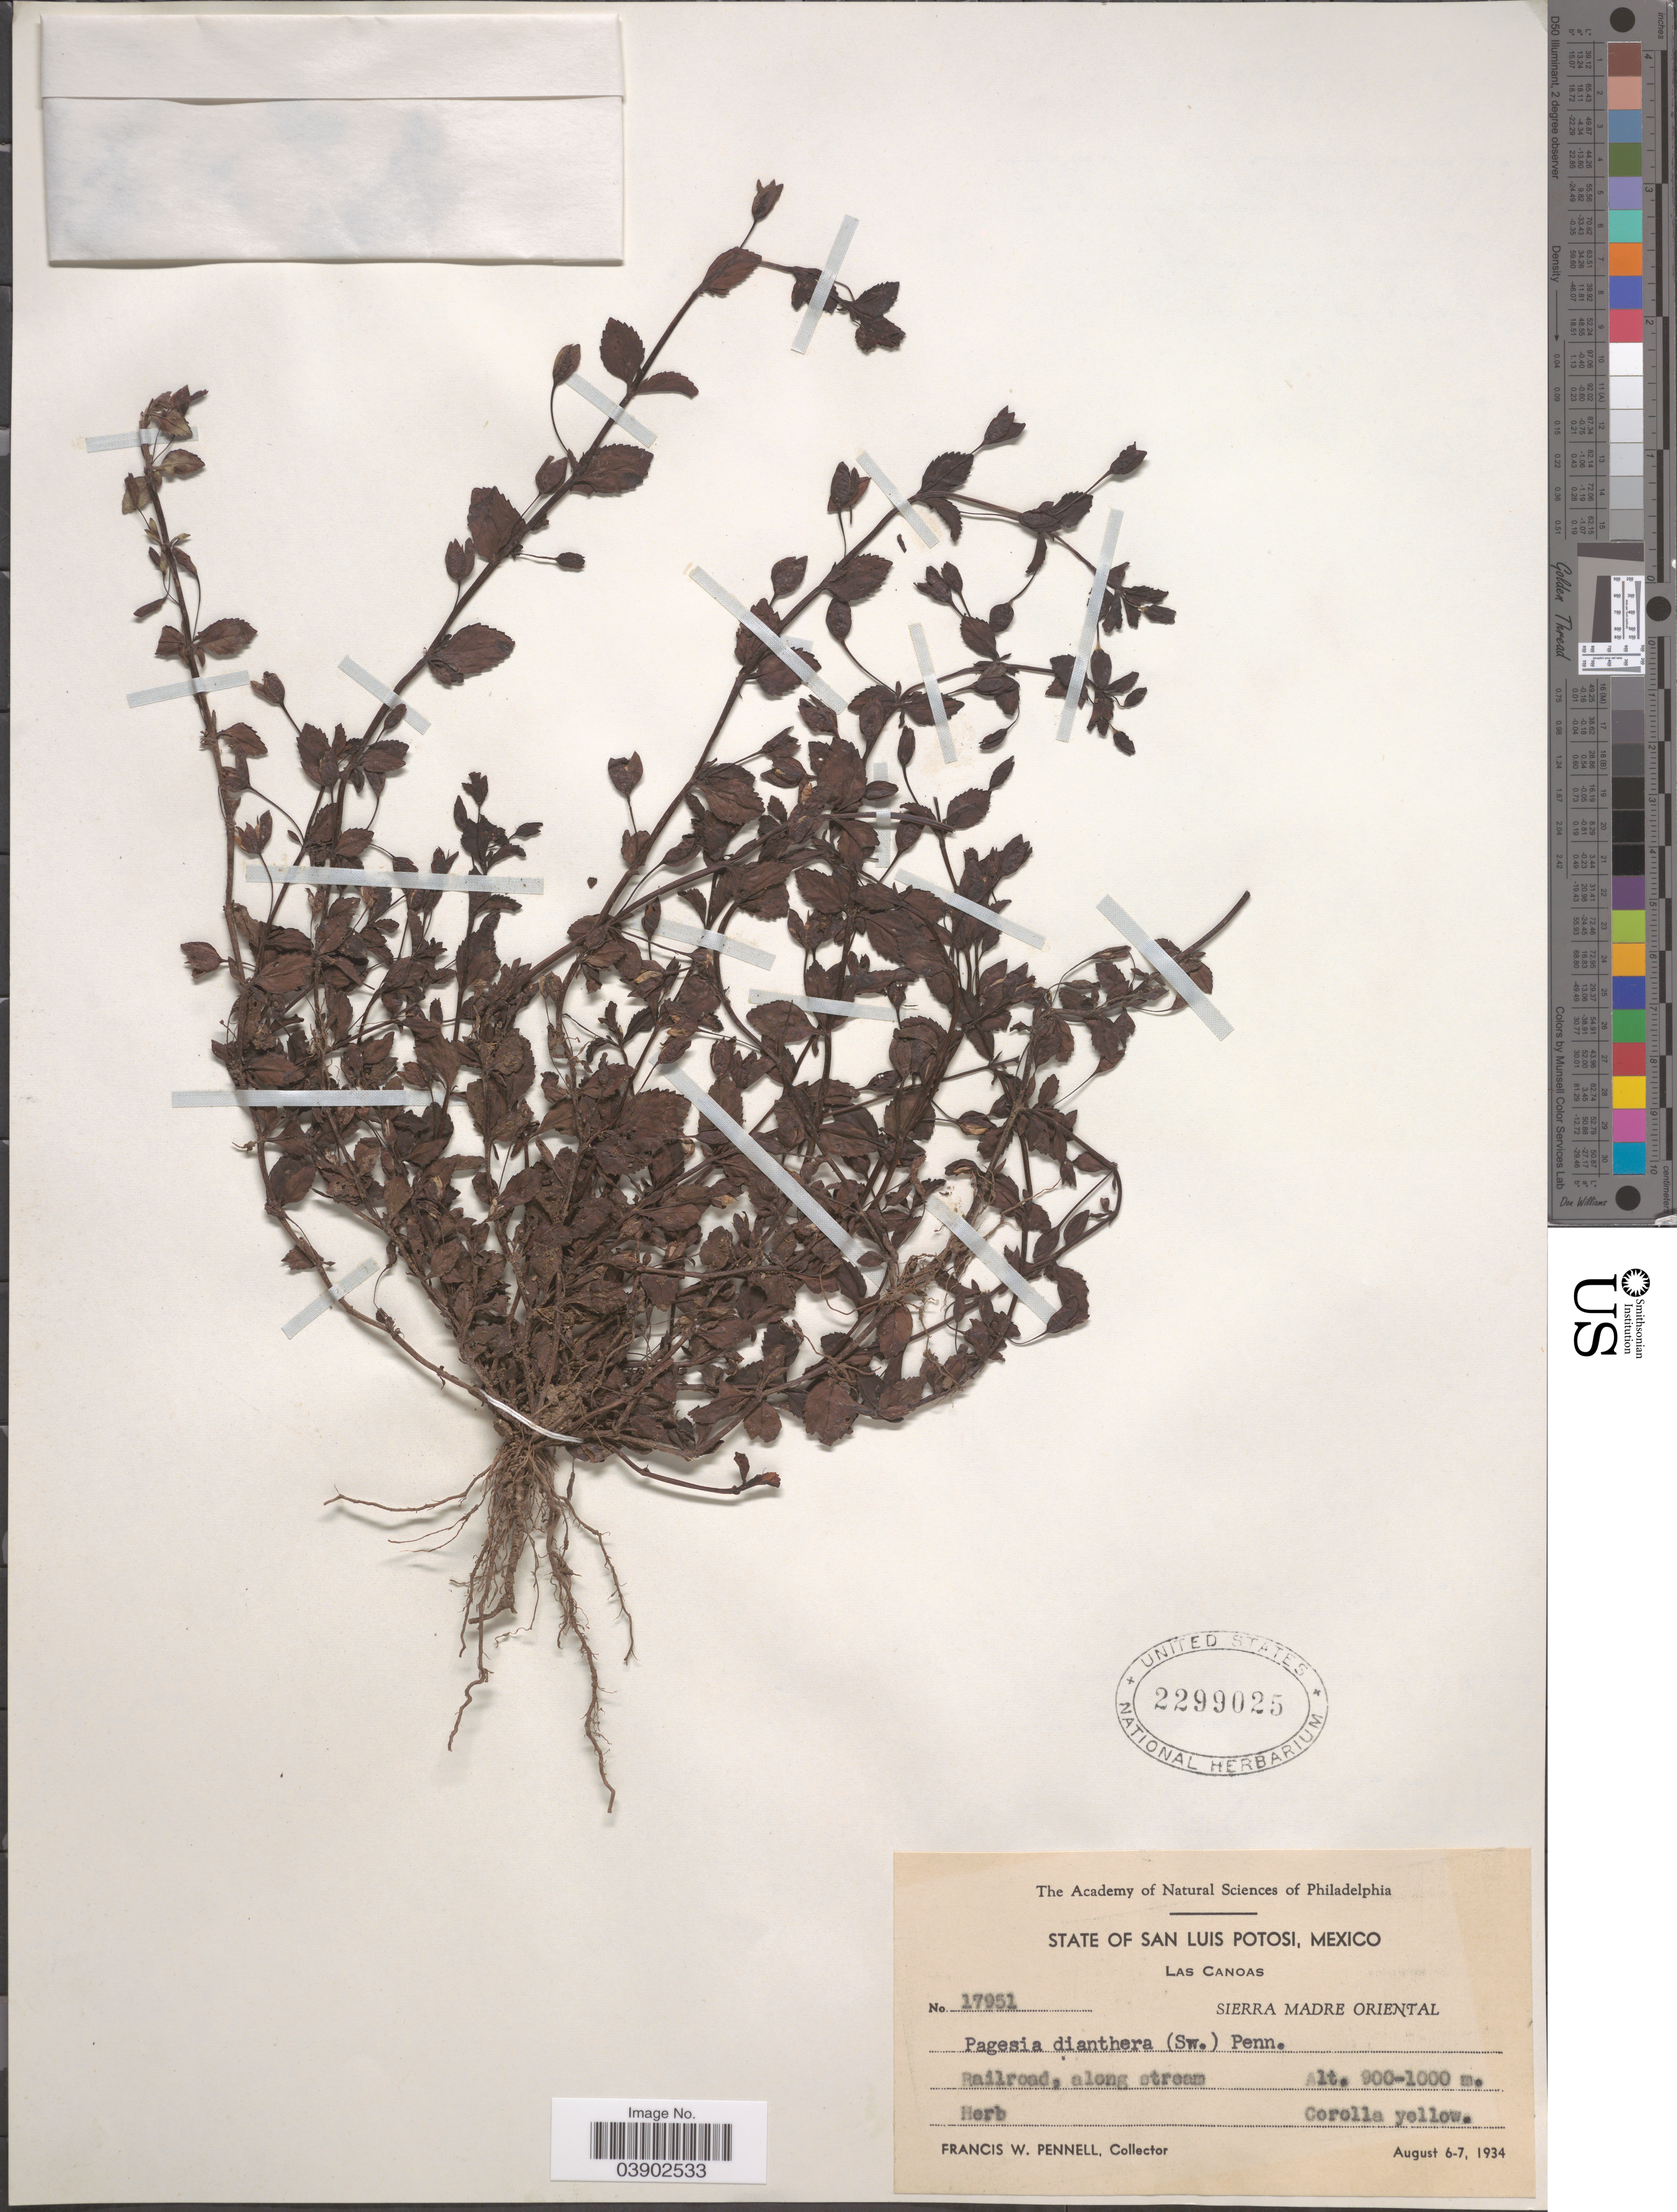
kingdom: Plantae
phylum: Tracheophyta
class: Magnoliopsida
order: Lamiales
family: Plantaginaceae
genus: Mecardonia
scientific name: Mecardonia procumbens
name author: (Mill.) Small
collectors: F. W. Pennell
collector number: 17951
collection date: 1934-08-06/1934-08-07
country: Mexico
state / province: San Luis Potosí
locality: Las Canoas. Sierra Madre Oriental.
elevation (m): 900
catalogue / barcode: US 2299025